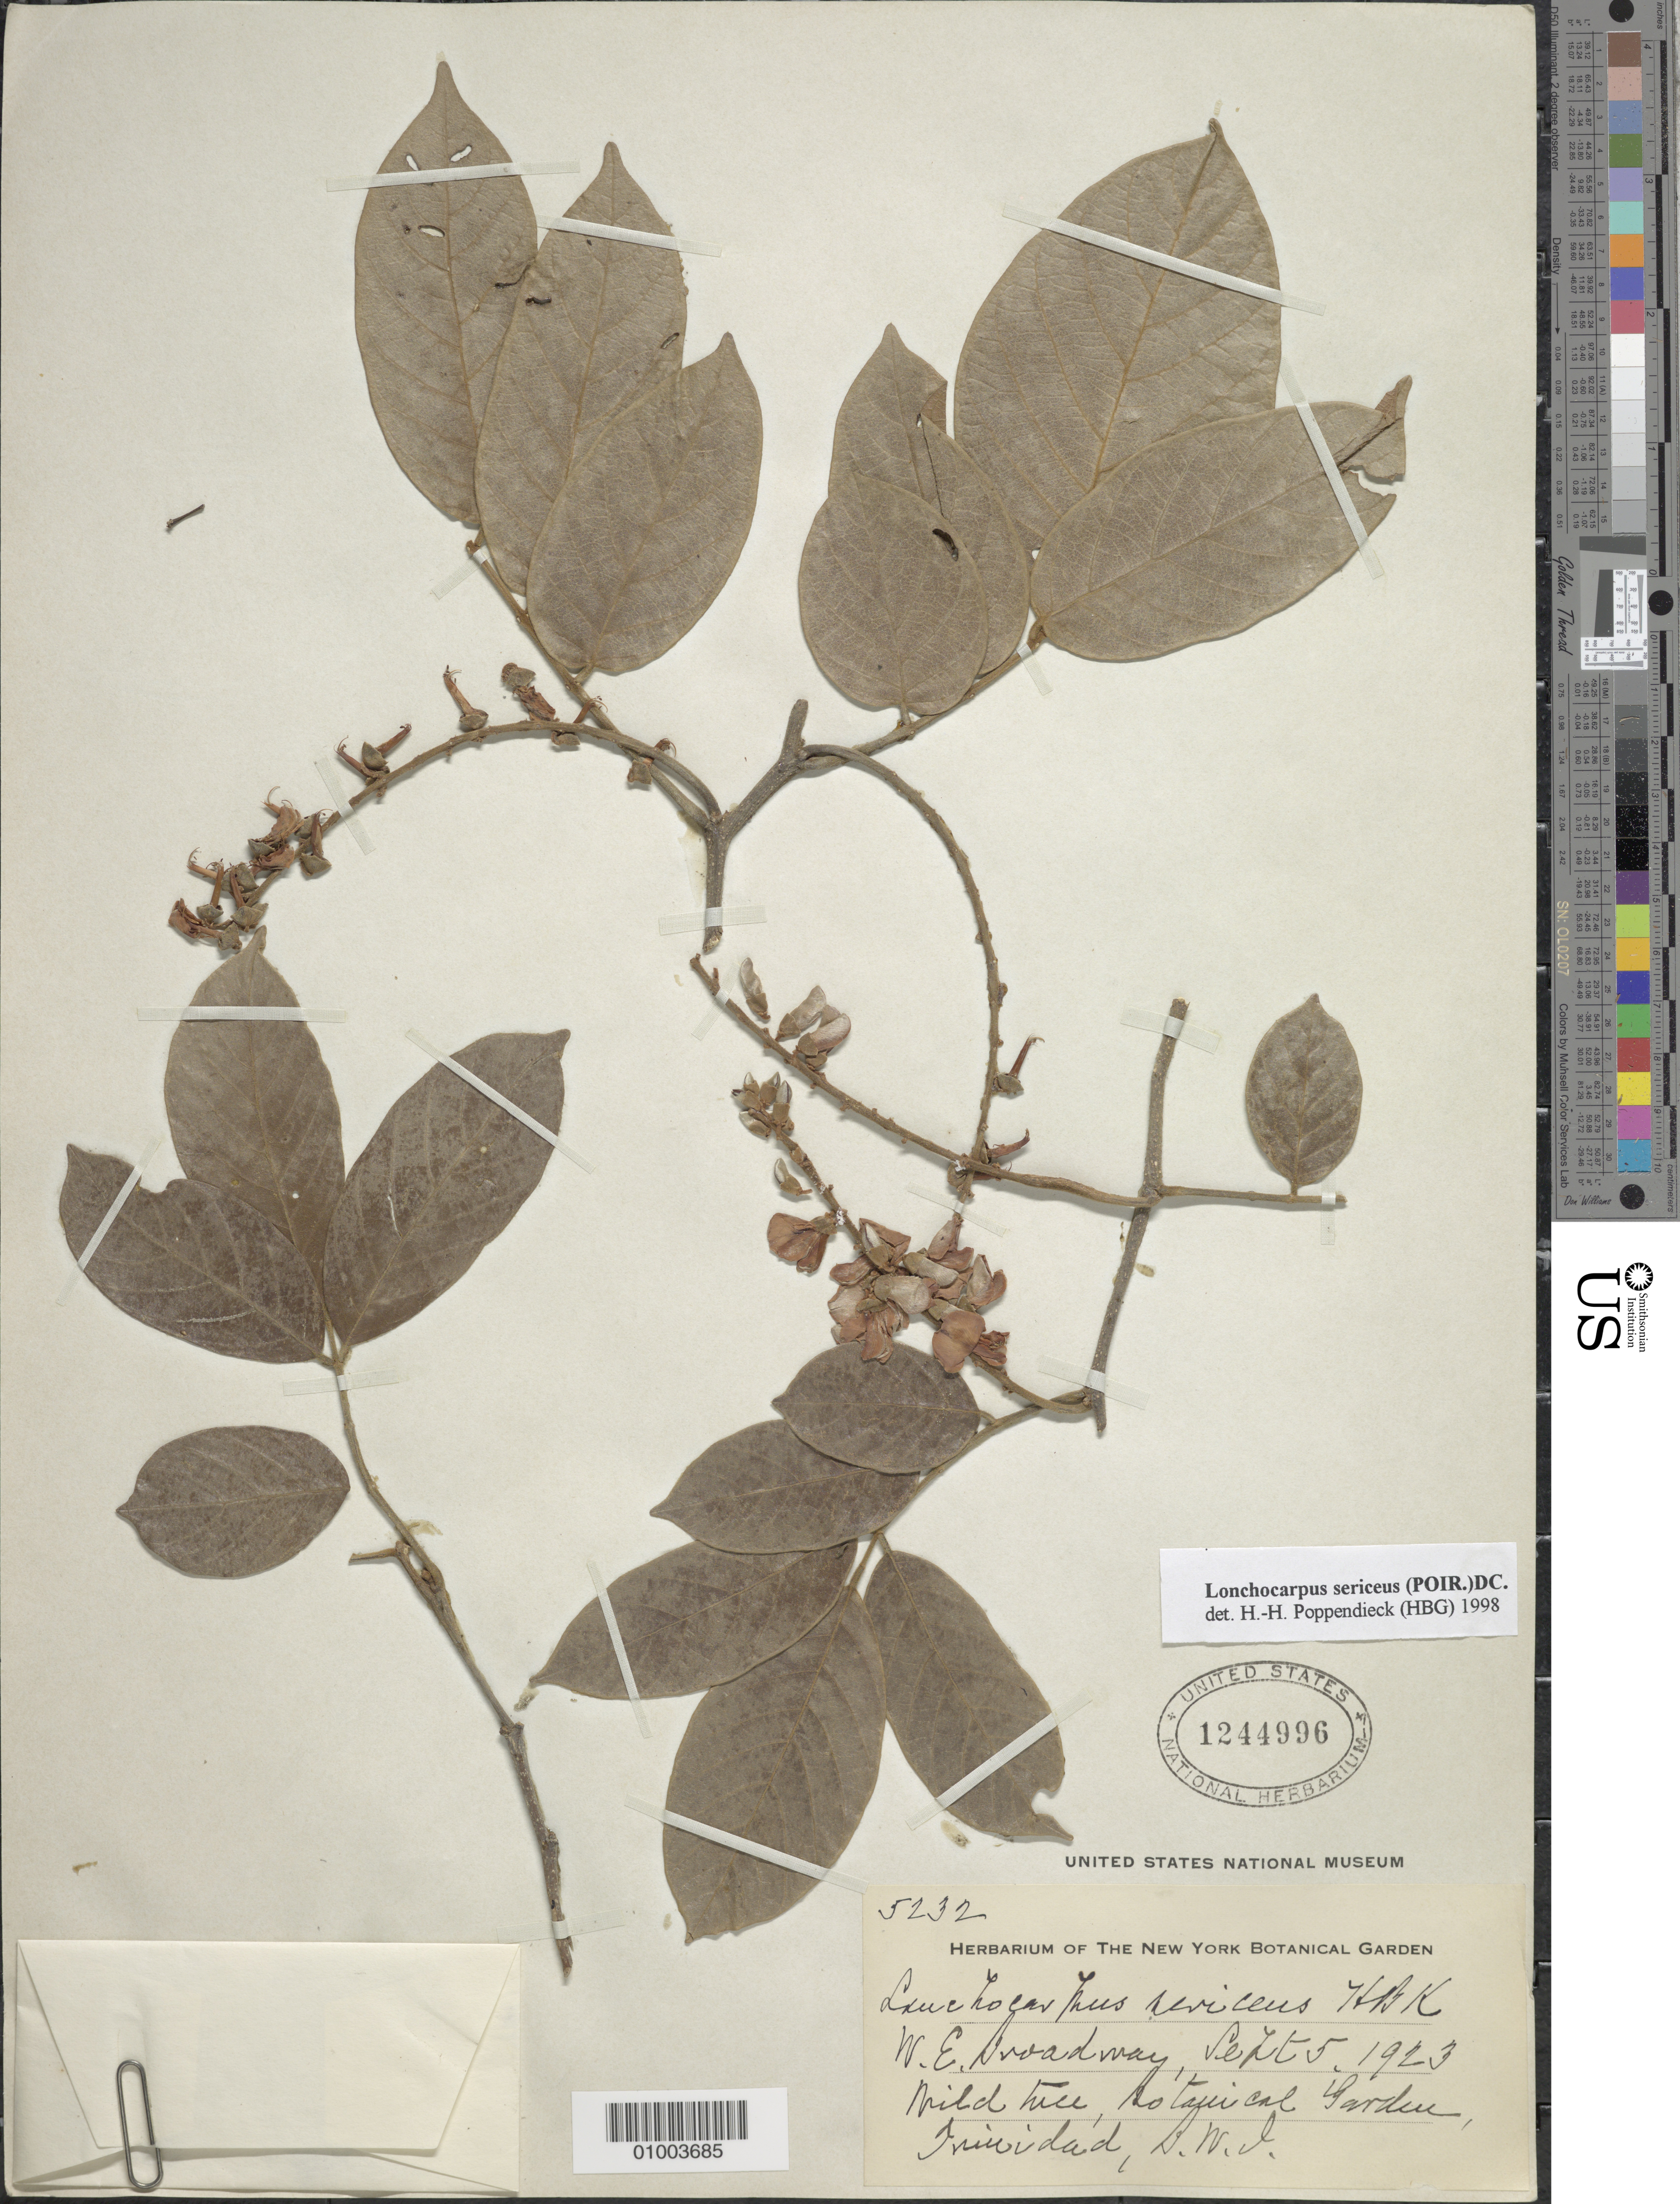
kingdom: Plantae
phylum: Tracheophyta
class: Magnoliopsida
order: Fabales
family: Fabaceae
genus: Lonchocarpus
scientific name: Lonchocarpus sericeus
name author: (Poir.) Kunth ex DC.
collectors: W. E. Broadway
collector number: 5232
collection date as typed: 05 Sep 1923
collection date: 1923-09-05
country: Trinidad and Tobago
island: Trinidad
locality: Botanical Garden, Trinidad.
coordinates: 0 N, 0 E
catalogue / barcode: US 1244996